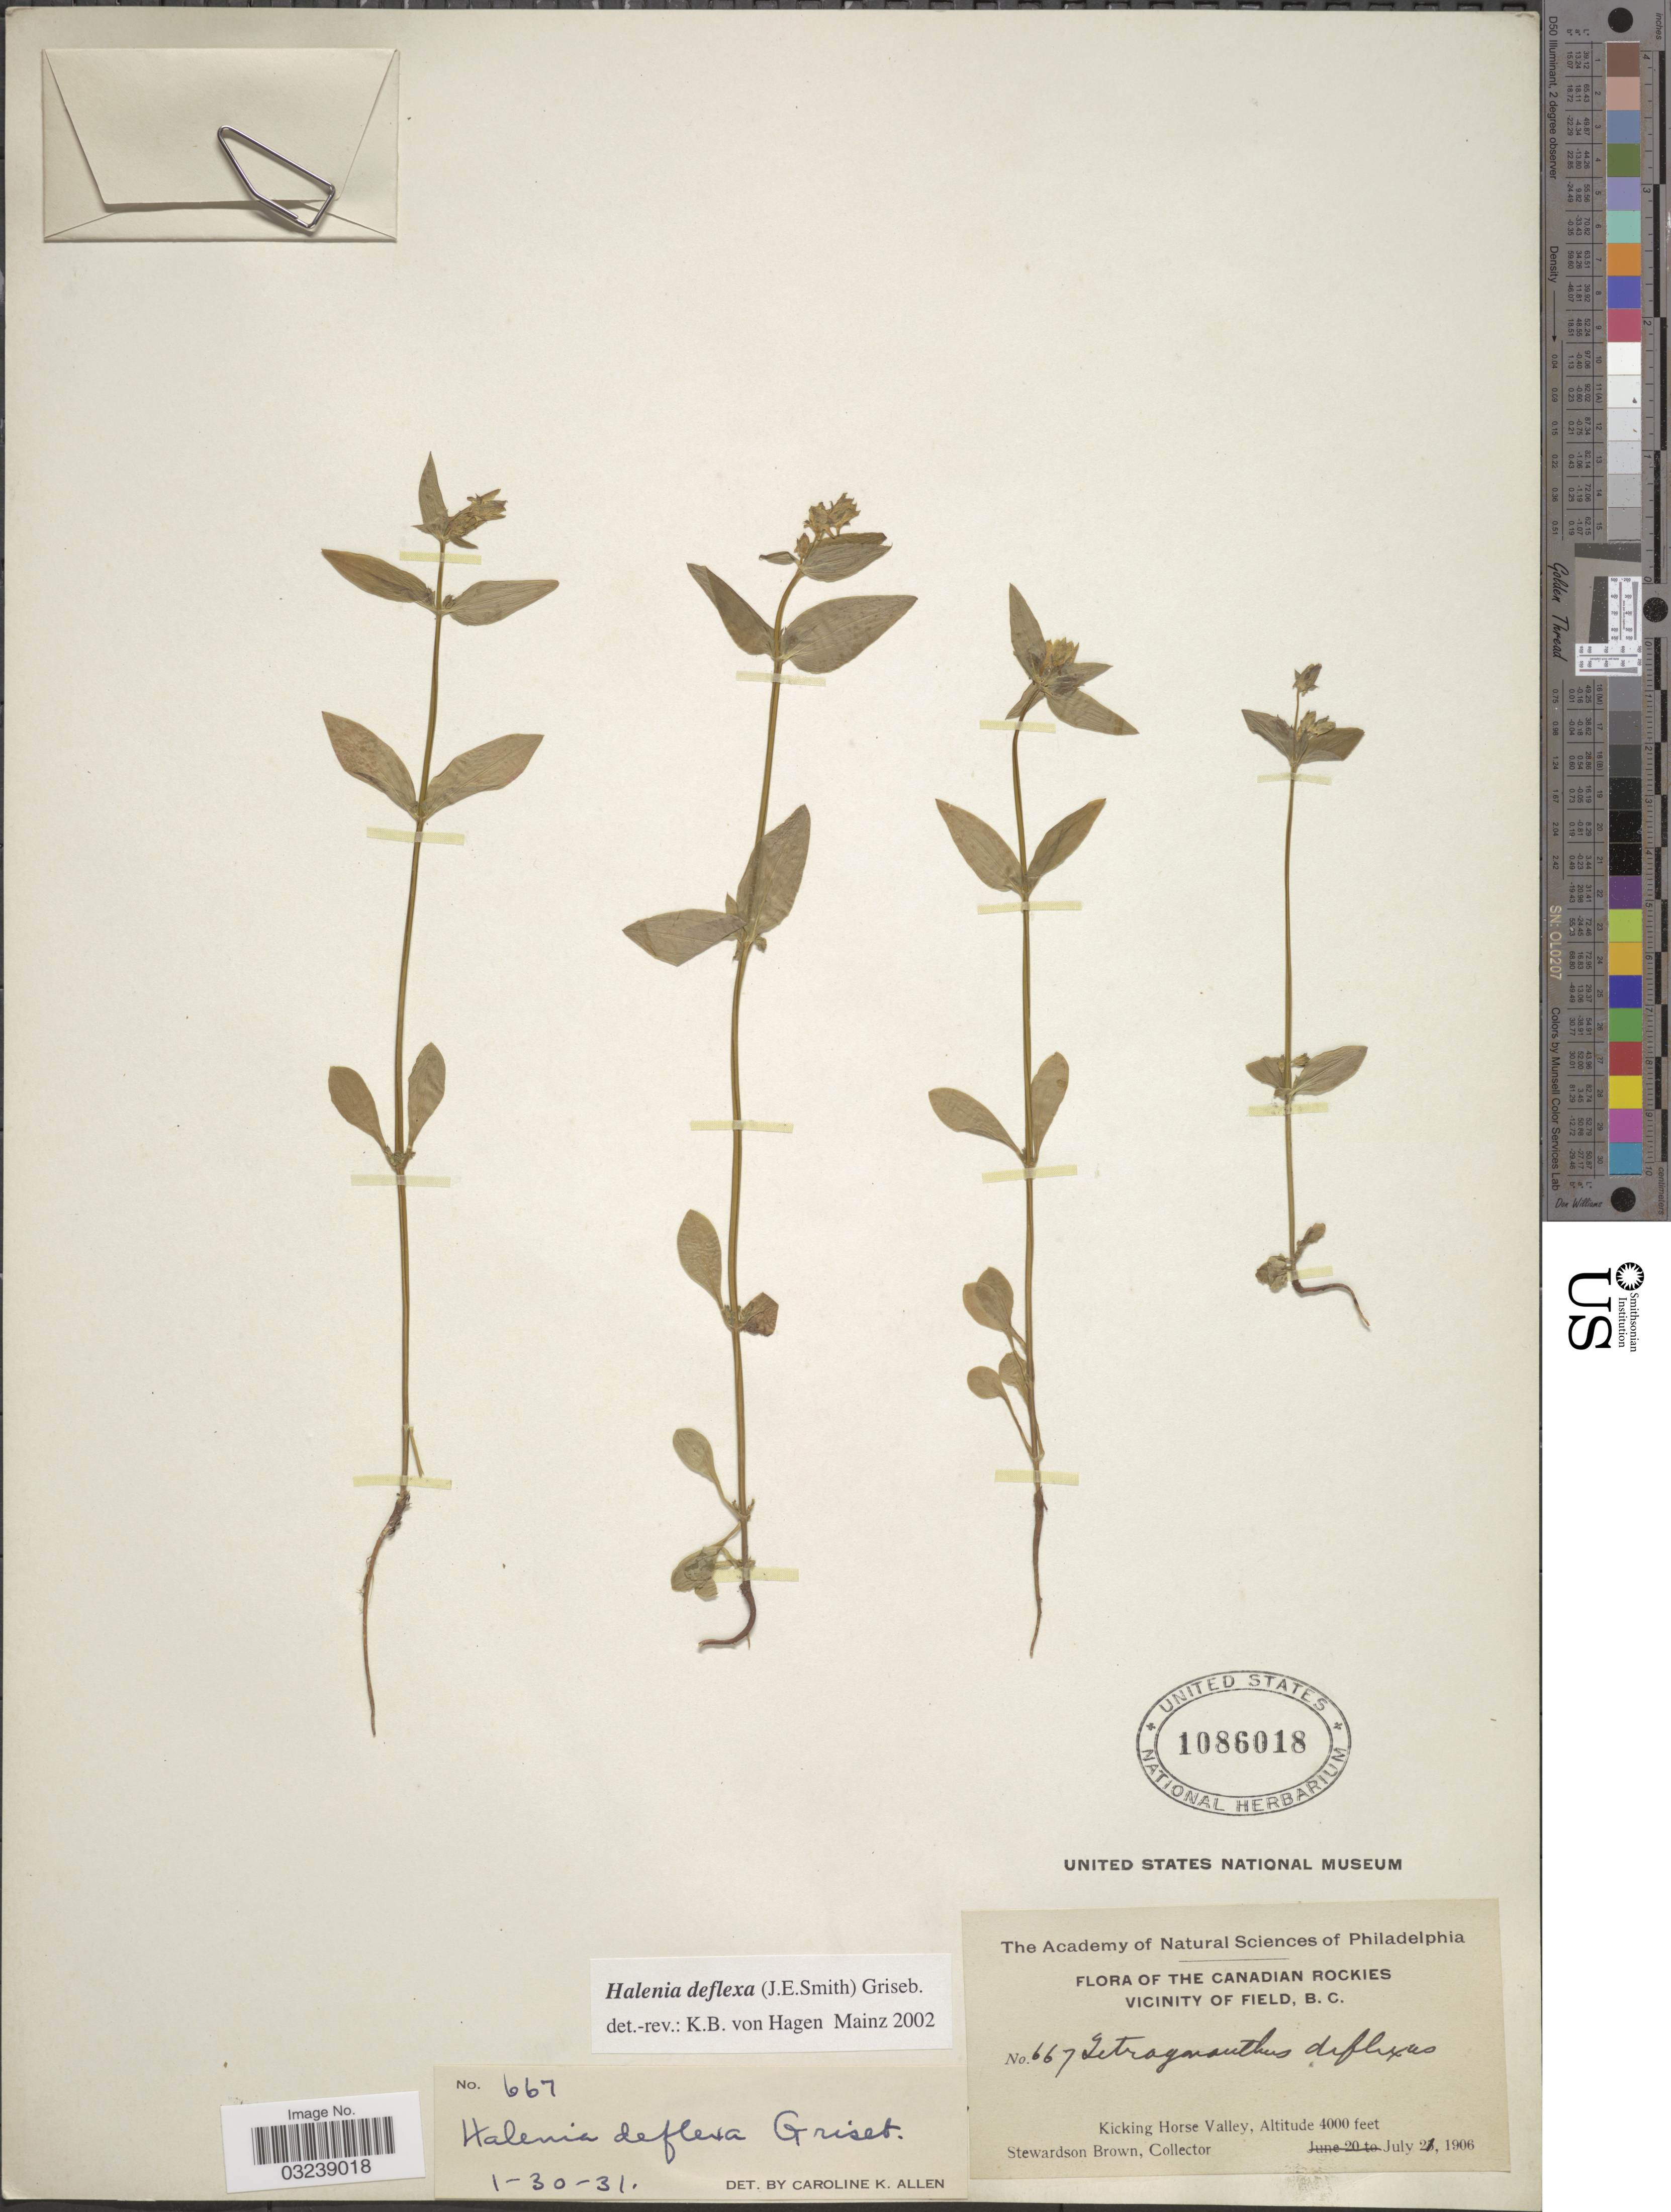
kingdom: Plantae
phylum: Tracheophyta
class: Magnoliopsida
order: Gentianales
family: Gentianaceae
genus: Halenia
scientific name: Halenia deflexa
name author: (Sm.) Griseb.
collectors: S. Brown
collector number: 667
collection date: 1906-07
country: Canada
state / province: British Columbia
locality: The Canadian Rockies. Vicinity of Field, B. C. Kicking Horse Valley.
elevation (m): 1219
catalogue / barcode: US 1086018